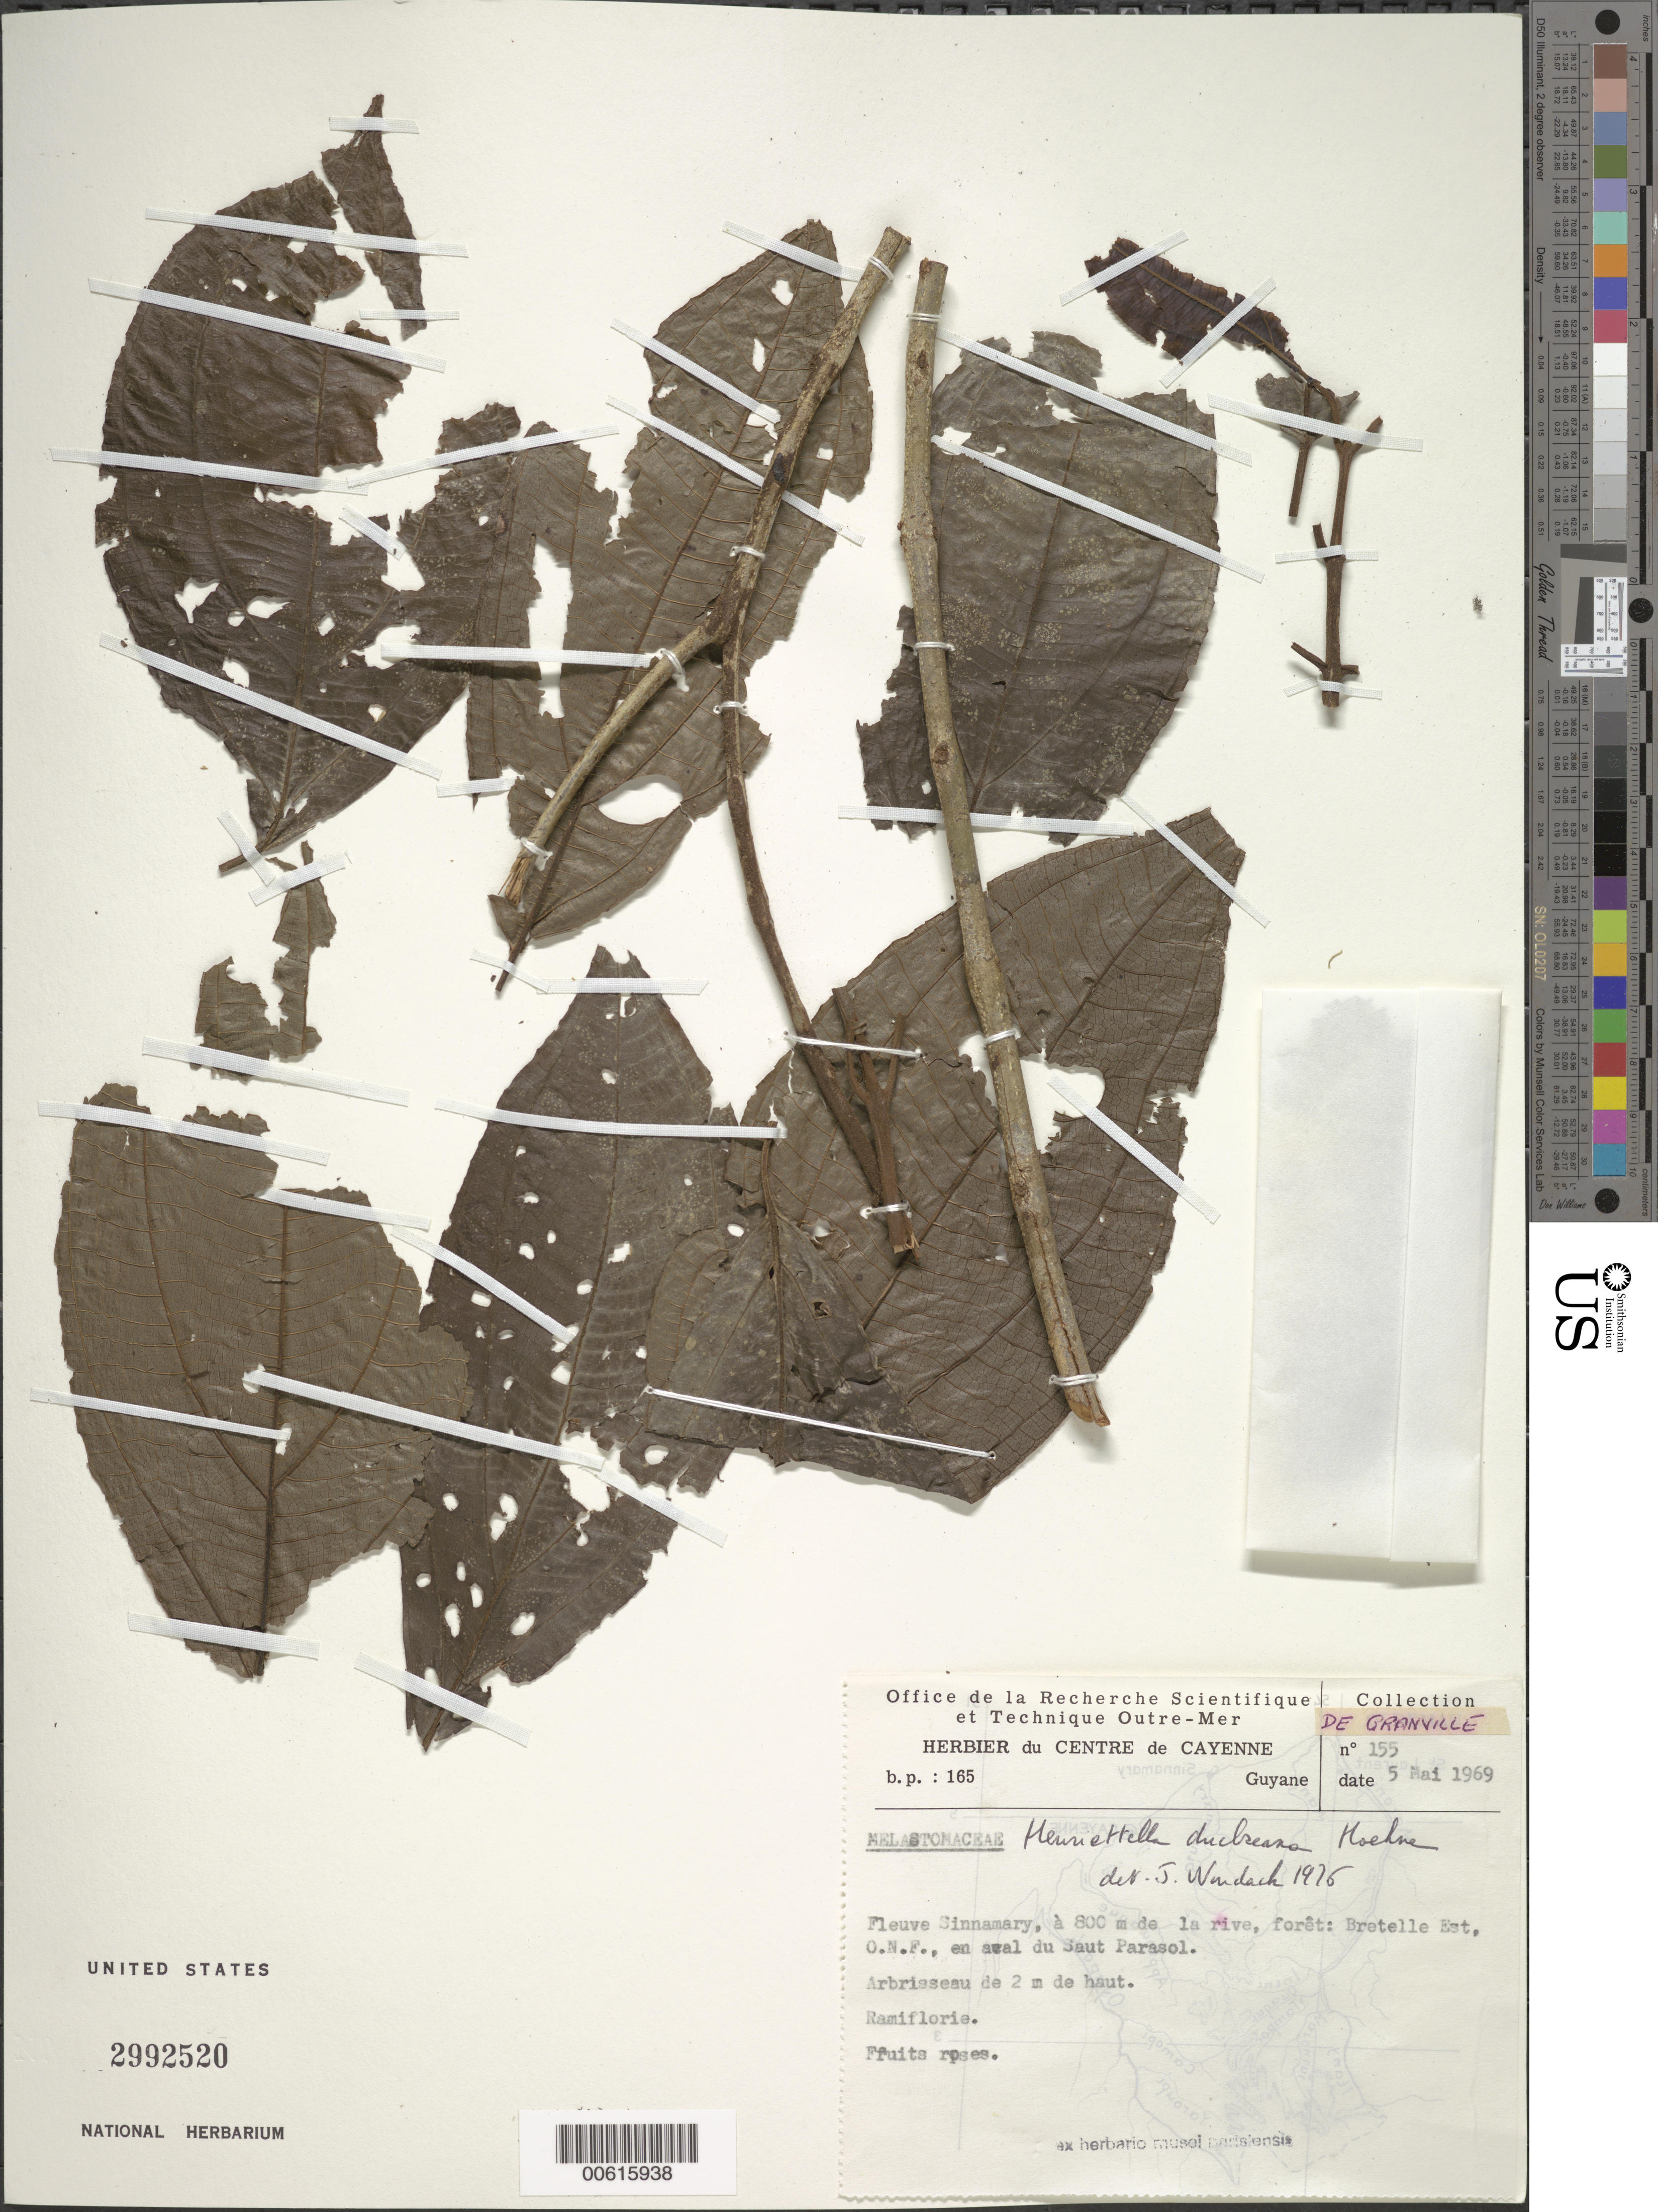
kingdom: Plantae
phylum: Tracheophyta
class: Magnoliopsida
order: Myrtales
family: Melastomataceae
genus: Henriettea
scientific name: Henriettea duckeana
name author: (Hoehne) Penneys et al.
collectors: J.-J. de Granville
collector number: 155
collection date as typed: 5-May-69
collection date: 1969-05-05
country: French Guiana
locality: Fleuve Sinnamary, 800 m de la rive, Bretelle Est, O.N.F., en aval du Saut Parasol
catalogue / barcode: US 2992520